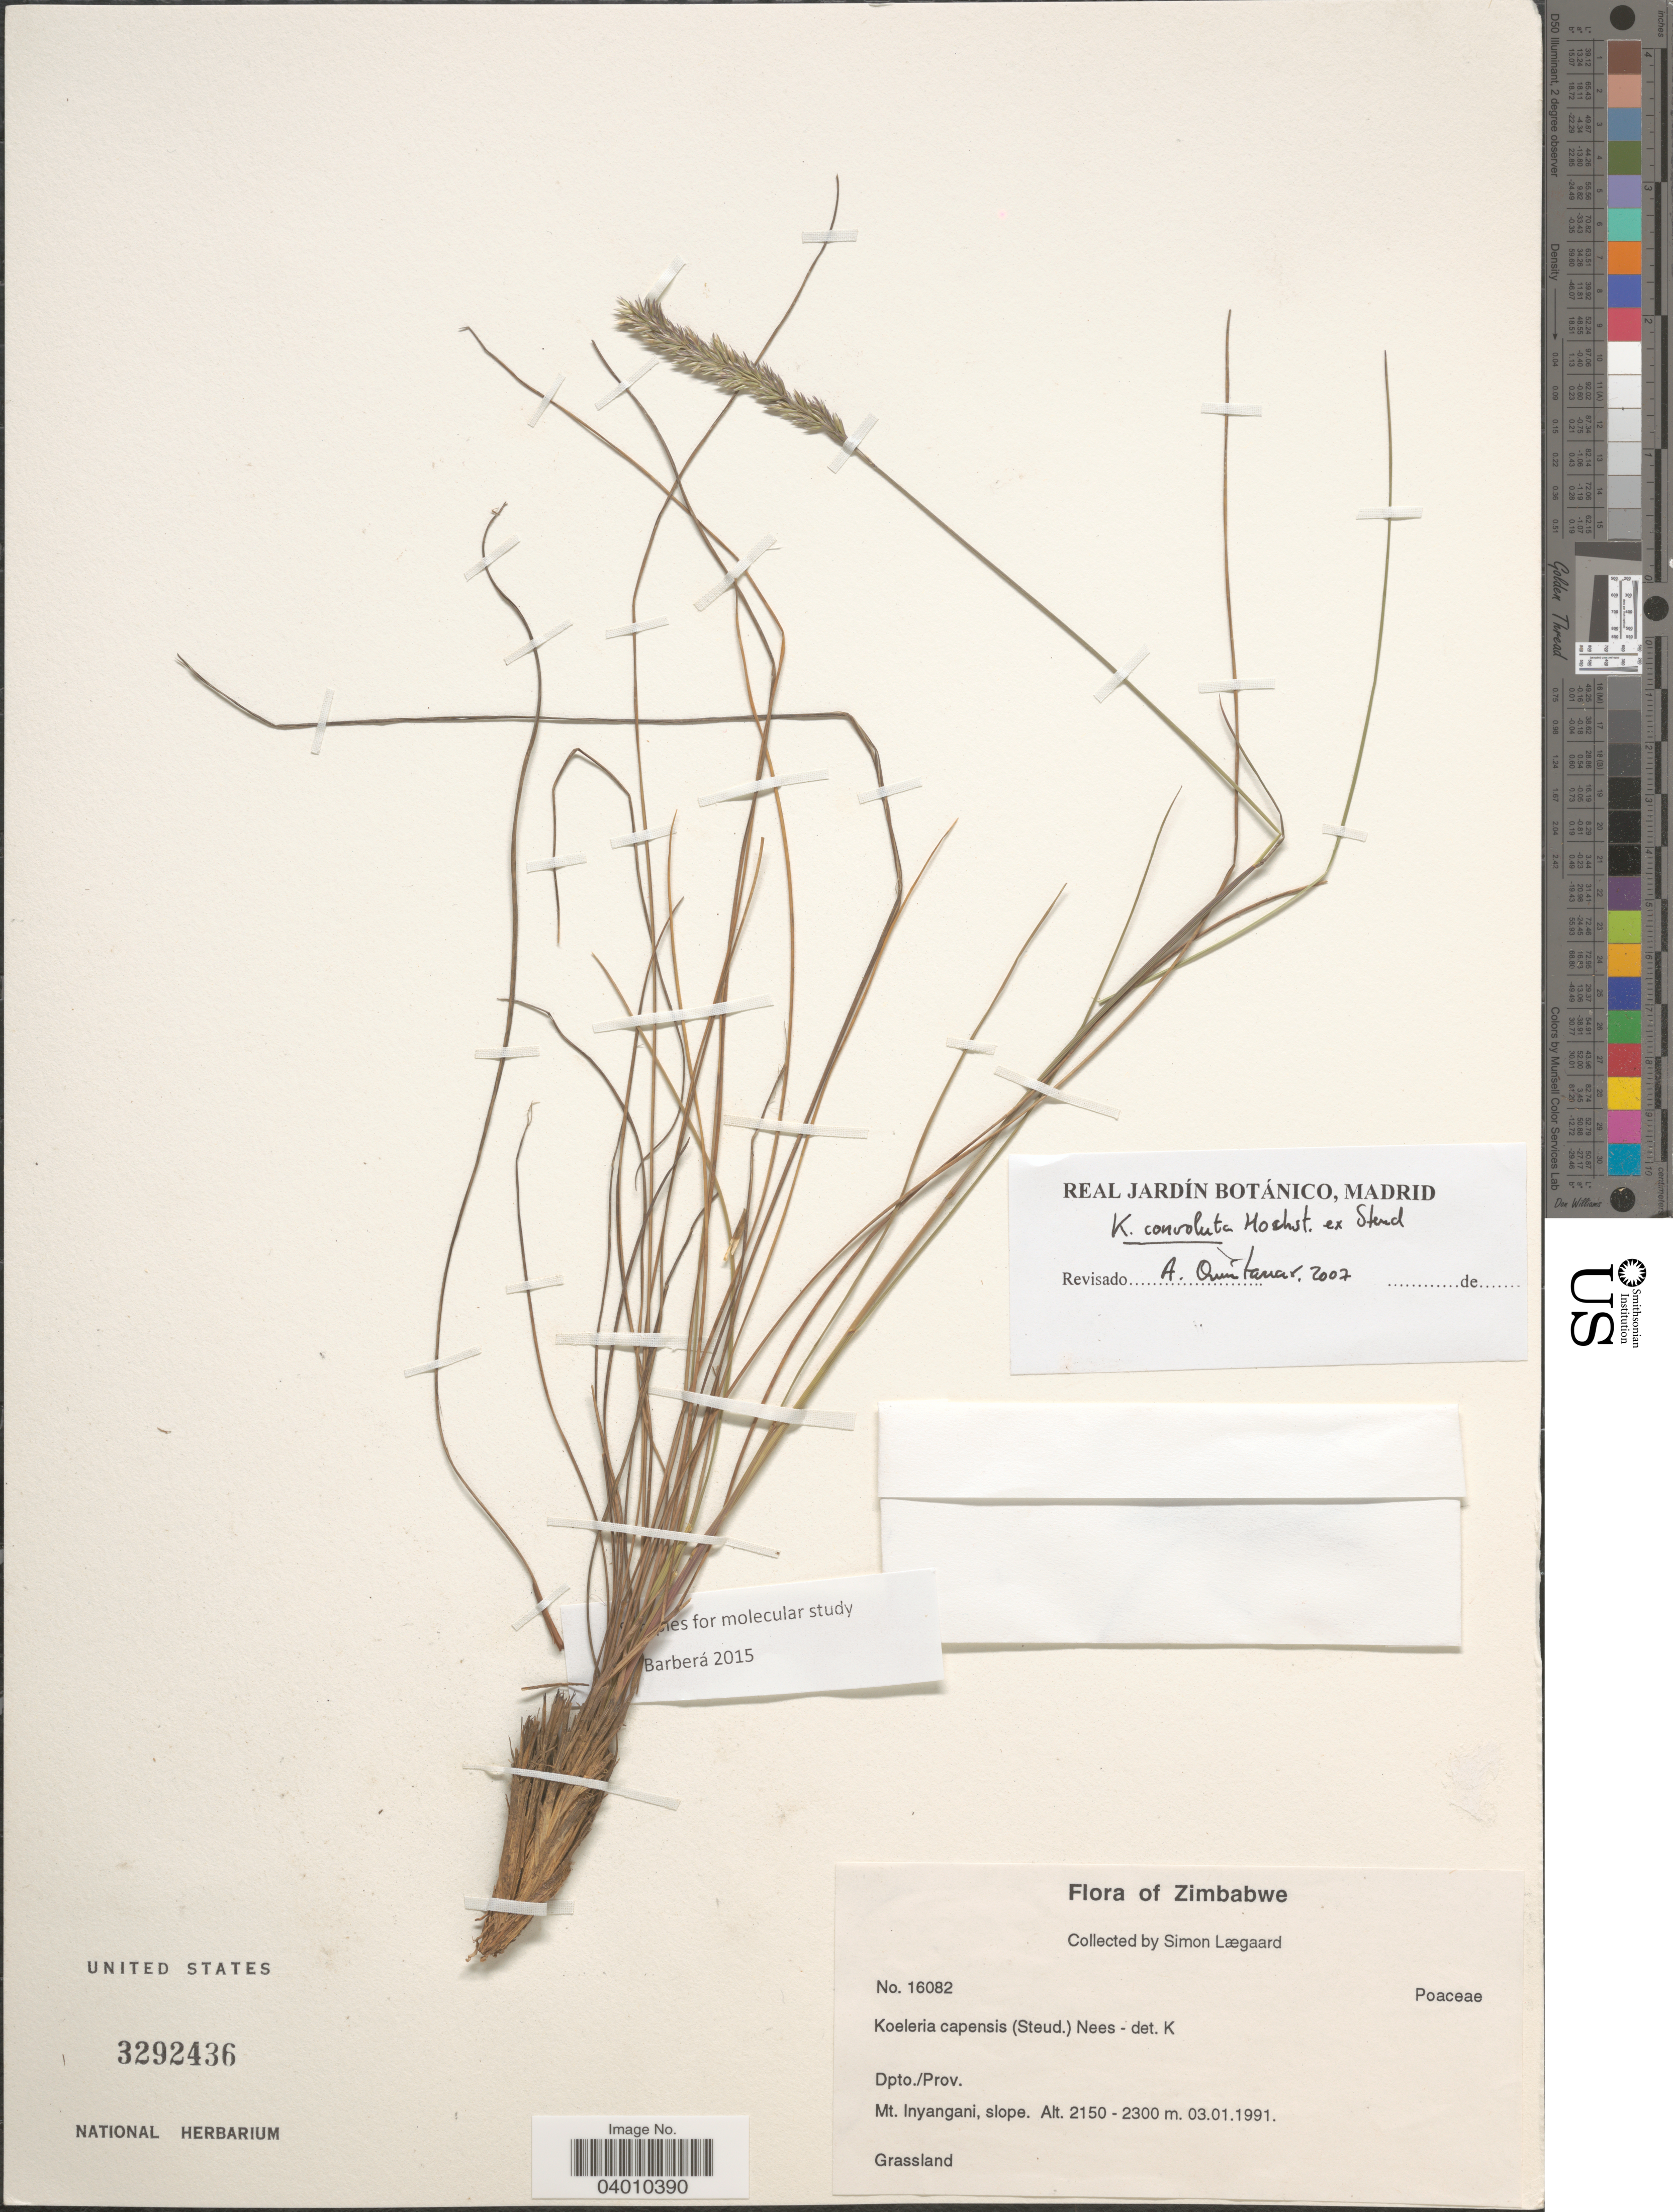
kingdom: Plantae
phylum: Tracheophyta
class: Liliopsida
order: Poales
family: Poaceae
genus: Koeleria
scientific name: Koeleria capensis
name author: (Steud.) Nees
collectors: S. Lægaard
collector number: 16082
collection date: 1991-01-03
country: Zimbabwe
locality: Mt. Inyangani, slope.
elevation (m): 2150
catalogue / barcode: US 3292436